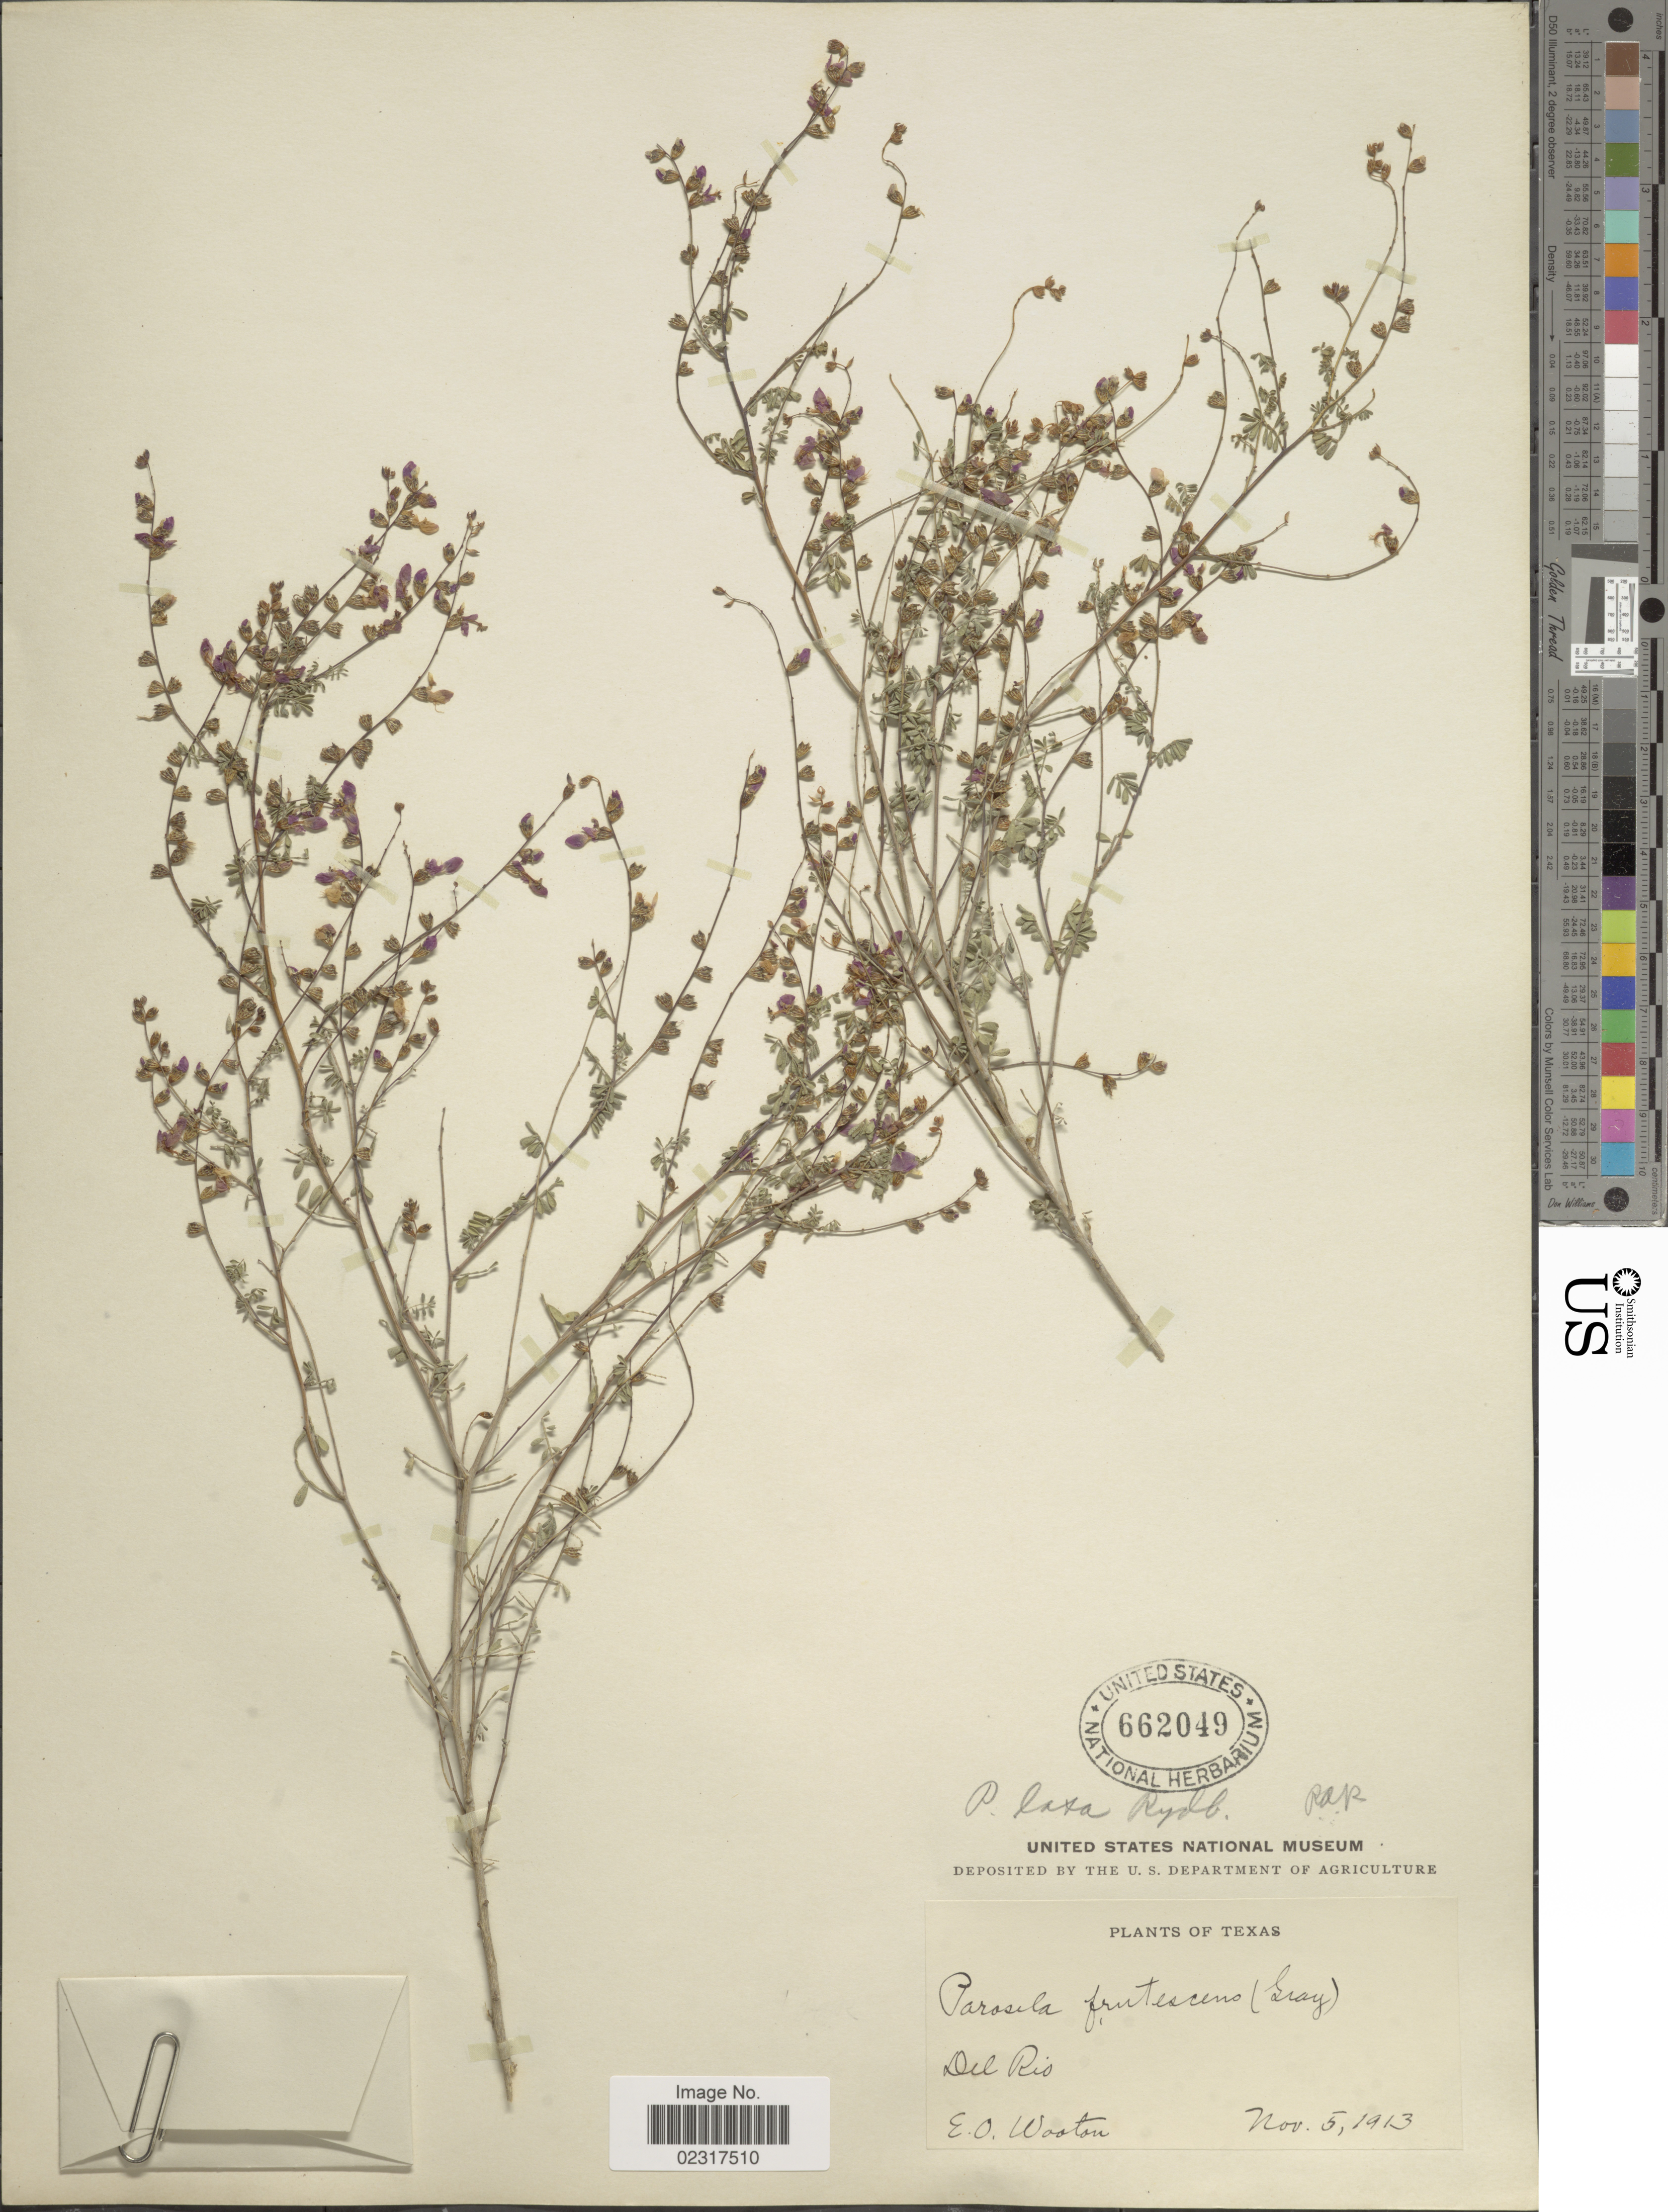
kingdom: Plantae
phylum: Tracheophyta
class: Magnoliopsida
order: Fabales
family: Fabaceae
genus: Dalea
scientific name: Dalea frutescens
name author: A. Gray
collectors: E. O. Wooton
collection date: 1913-11-05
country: United States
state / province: Texas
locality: Del Rio.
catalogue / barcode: US 662049